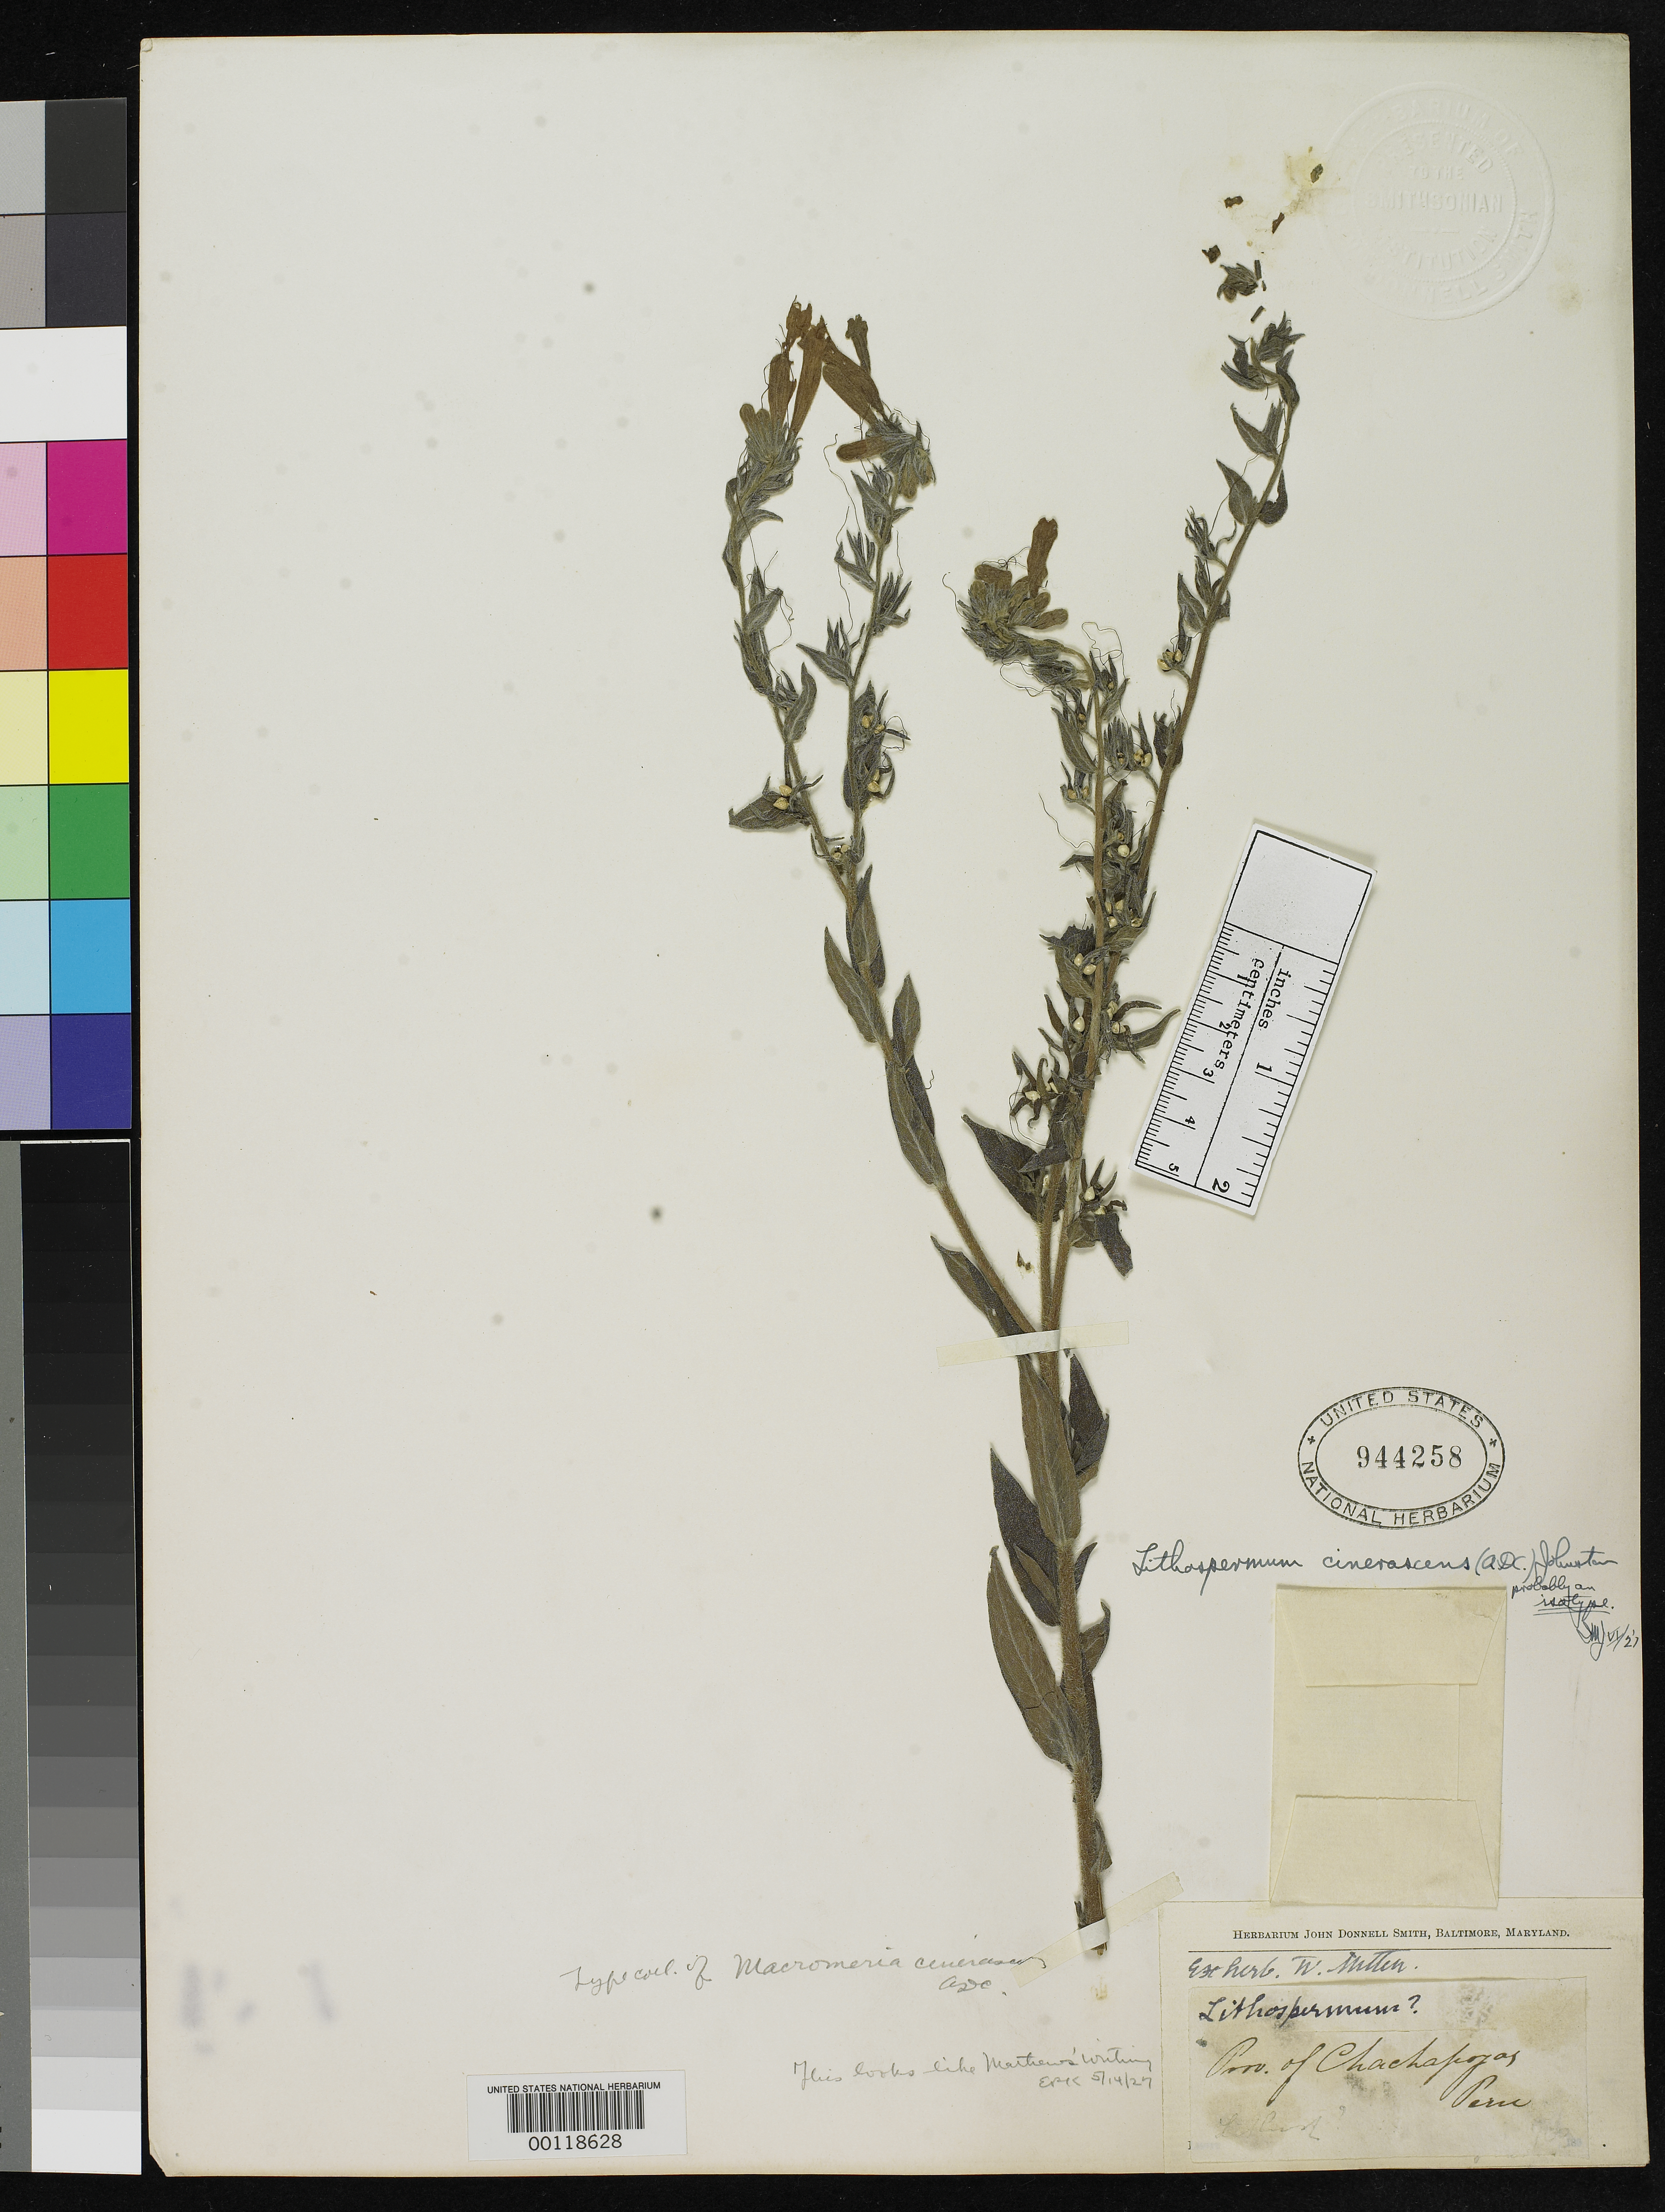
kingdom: Plantae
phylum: Tracheophyta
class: Magnoliopsida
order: Boraginales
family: Boraginaceae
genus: Macromeria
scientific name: Macromeria cinerascens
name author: A. DC. in DC.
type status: Isotype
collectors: W. Matthews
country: Peru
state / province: Amazonas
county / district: Chachapoyas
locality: Chachapoyas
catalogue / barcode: US 944258